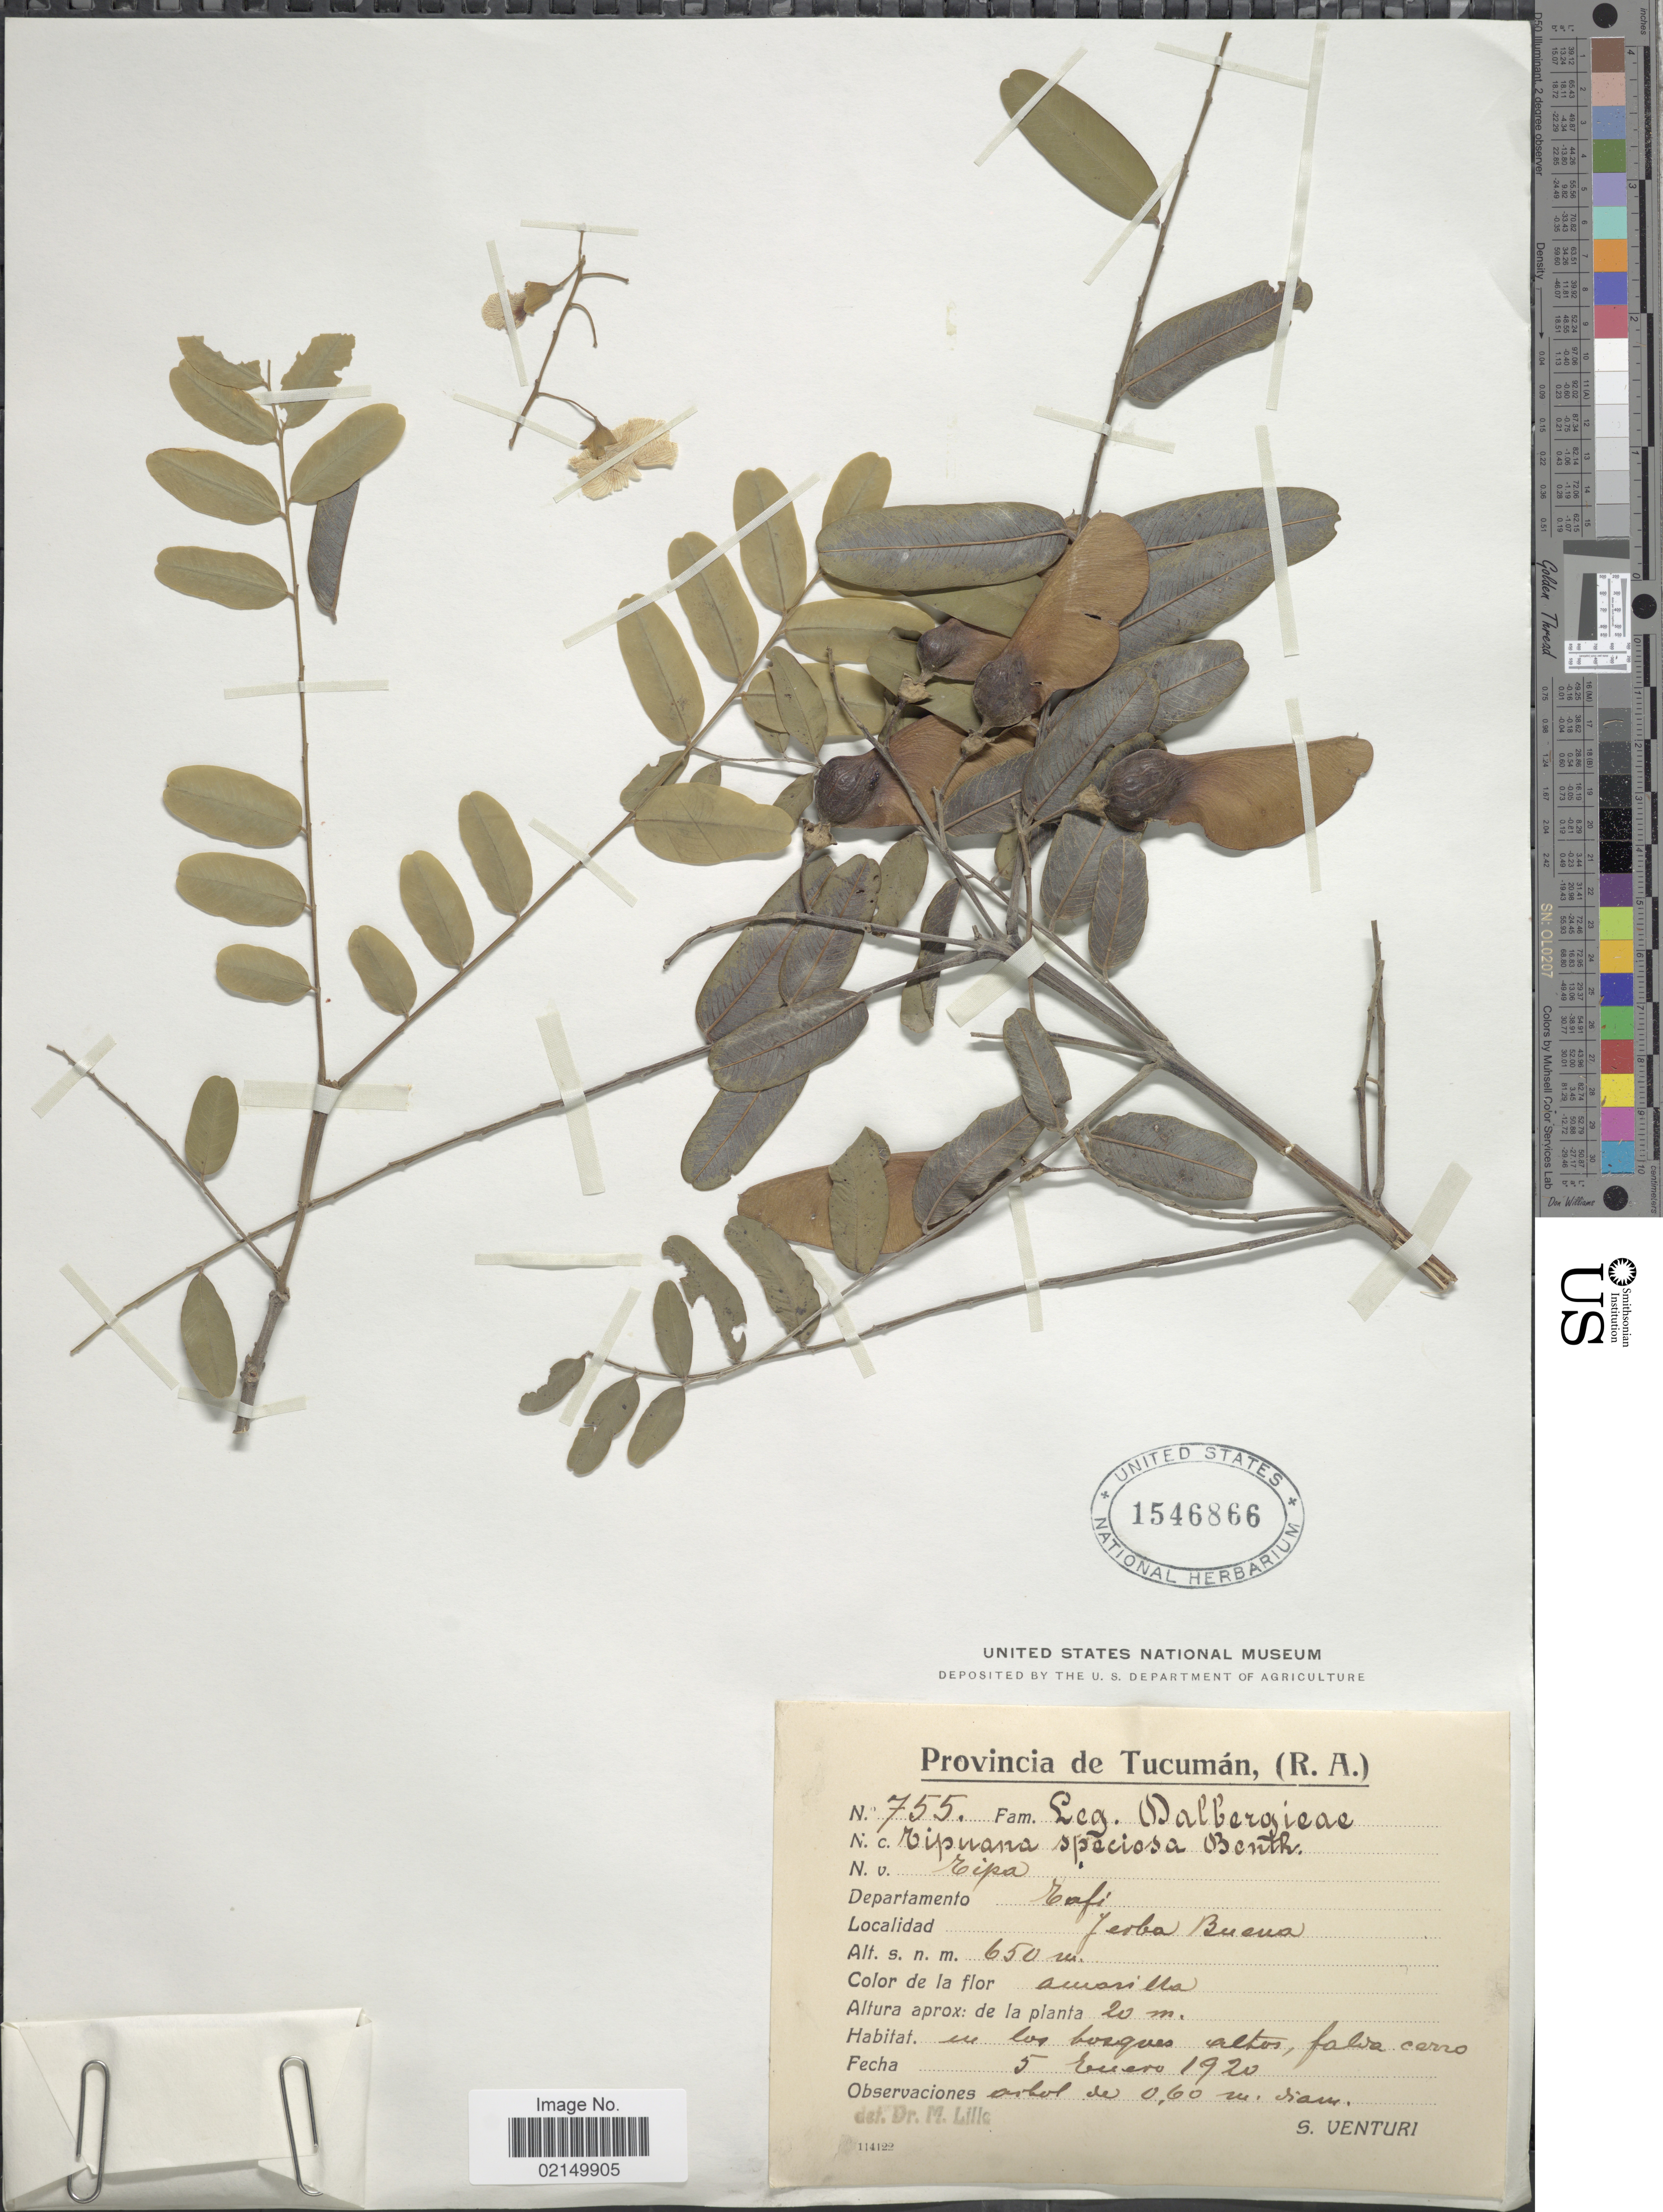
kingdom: Plantae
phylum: Tracheophyta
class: Magnoliopsida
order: Fabales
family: Fabaceae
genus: Tipuana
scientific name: Tipuana tipu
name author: (Benth.) Kuntze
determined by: Strong, Mark T., (BOT), Smithsonian Institution - National Museum of Natural History (UNITED STATES)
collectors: S. Venturi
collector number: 755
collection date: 1920-01-05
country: Argentina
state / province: Tucuman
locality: (R.A.), Departamento Tafi, Yerba Buena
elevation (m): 20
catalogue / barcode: US 1546866